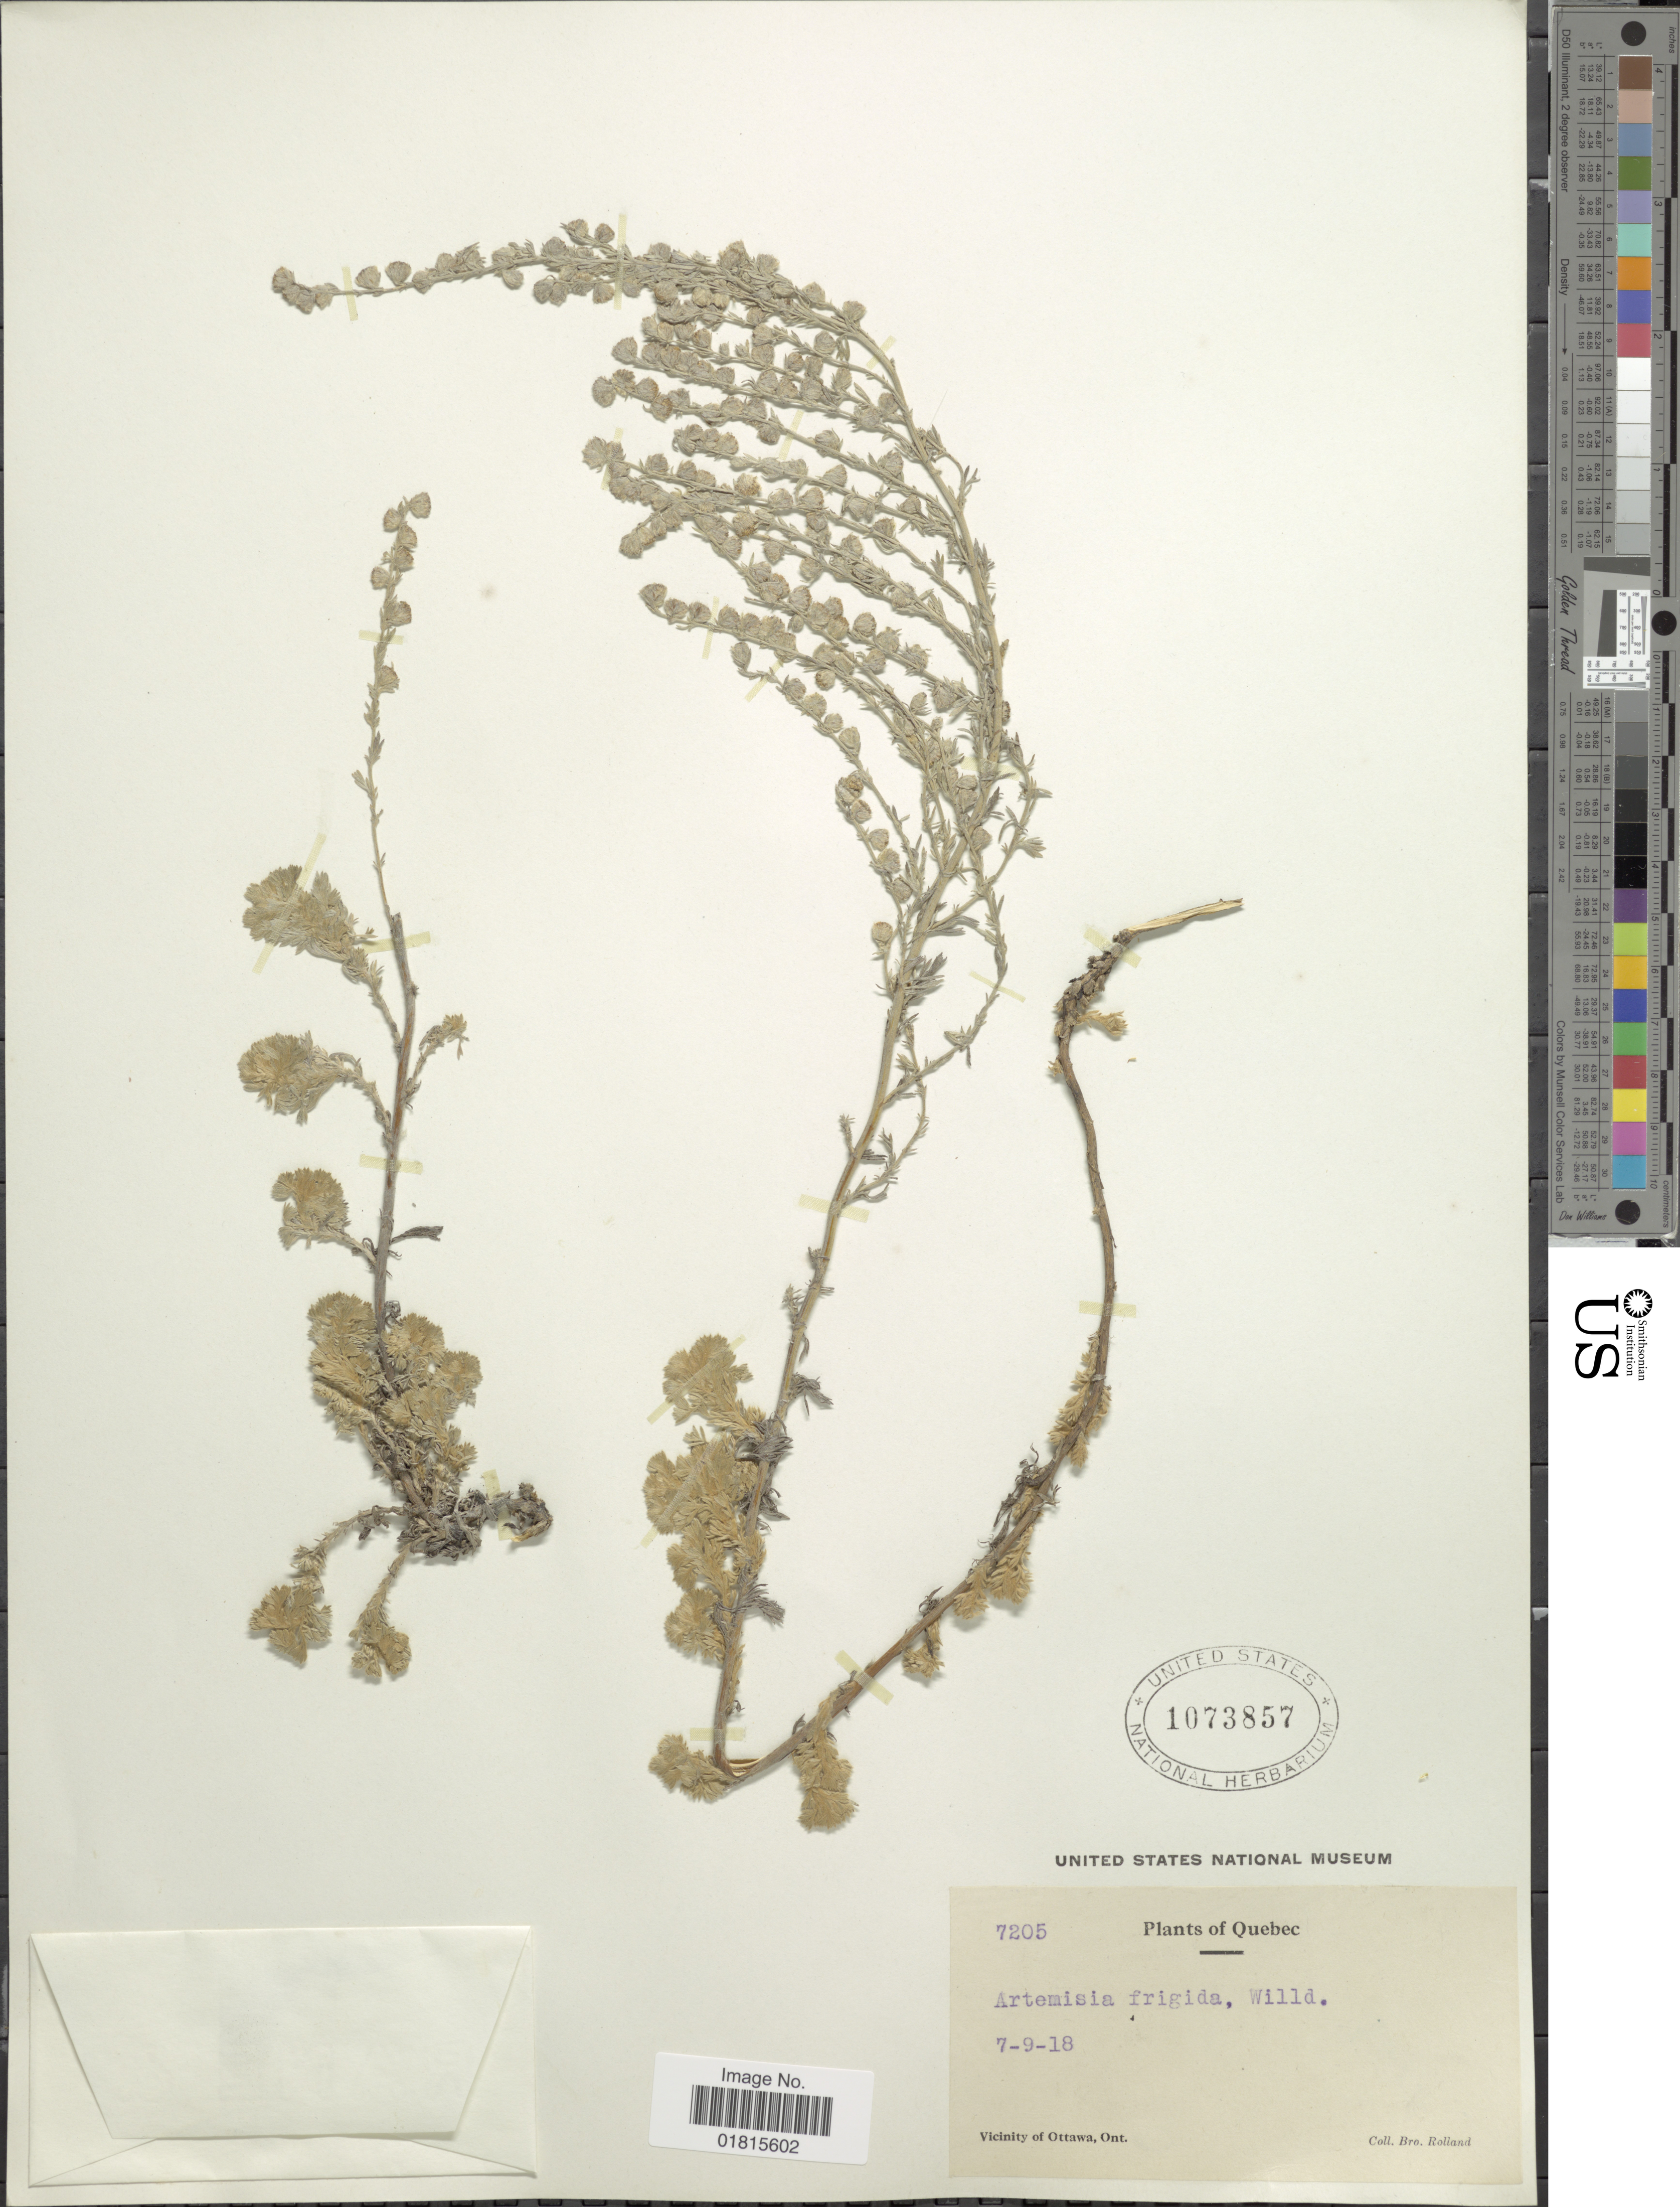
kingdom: Plantae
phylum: Tracheophyta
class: Magnoliopsida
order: Asterales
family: Asteraceae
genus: Artemisia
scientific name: Artemisia frigida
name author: Willd.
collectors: B. Rolland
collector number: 7205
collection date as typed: Transcribed d/m/y: 7/9/18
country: Canada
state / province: Ontario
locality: Quebec, Vicinity of Ottawa, Ont.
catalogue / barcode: US 1073857